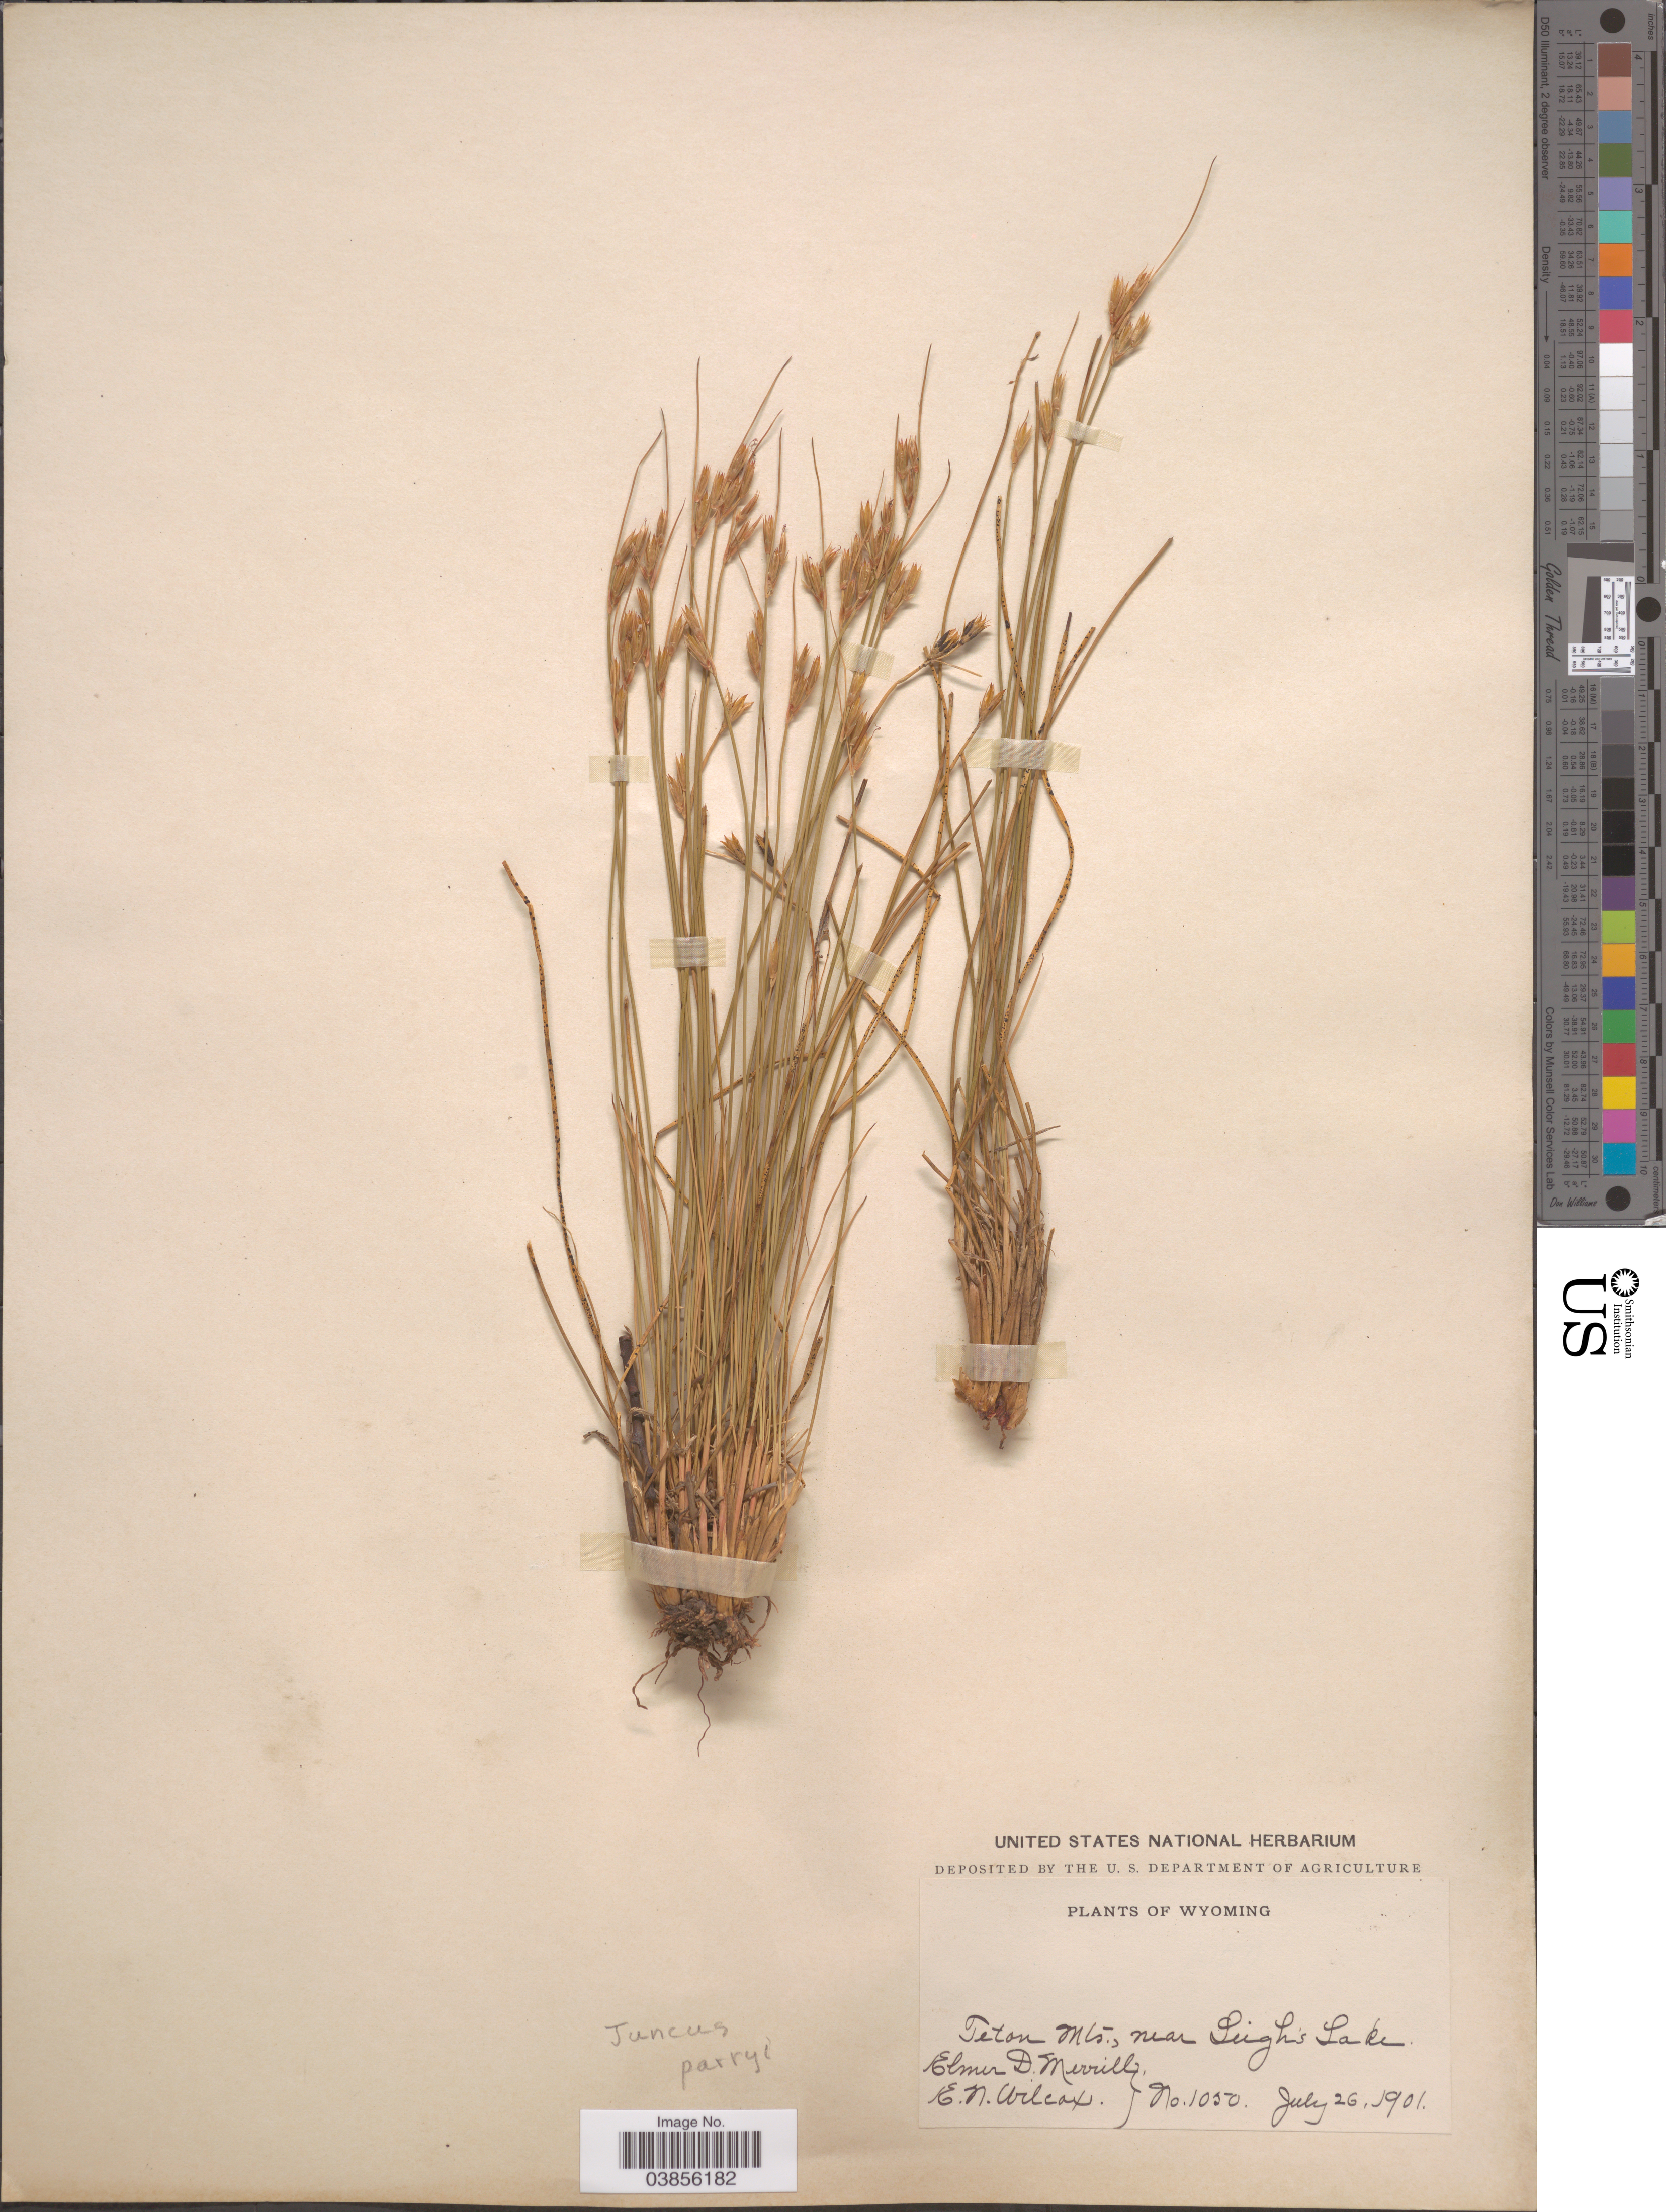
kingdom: Plantae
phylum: Tracheophyta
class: Liliopsida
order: Poales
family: Juncaceae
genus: Juncus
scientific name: Juncus parryi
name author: Engelm.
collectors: E. D. Merrill & E. Wilcox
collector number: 1050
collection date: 1901-07-26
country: United States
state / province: Wyoming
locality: Teton Mts., near Leighs Lake.